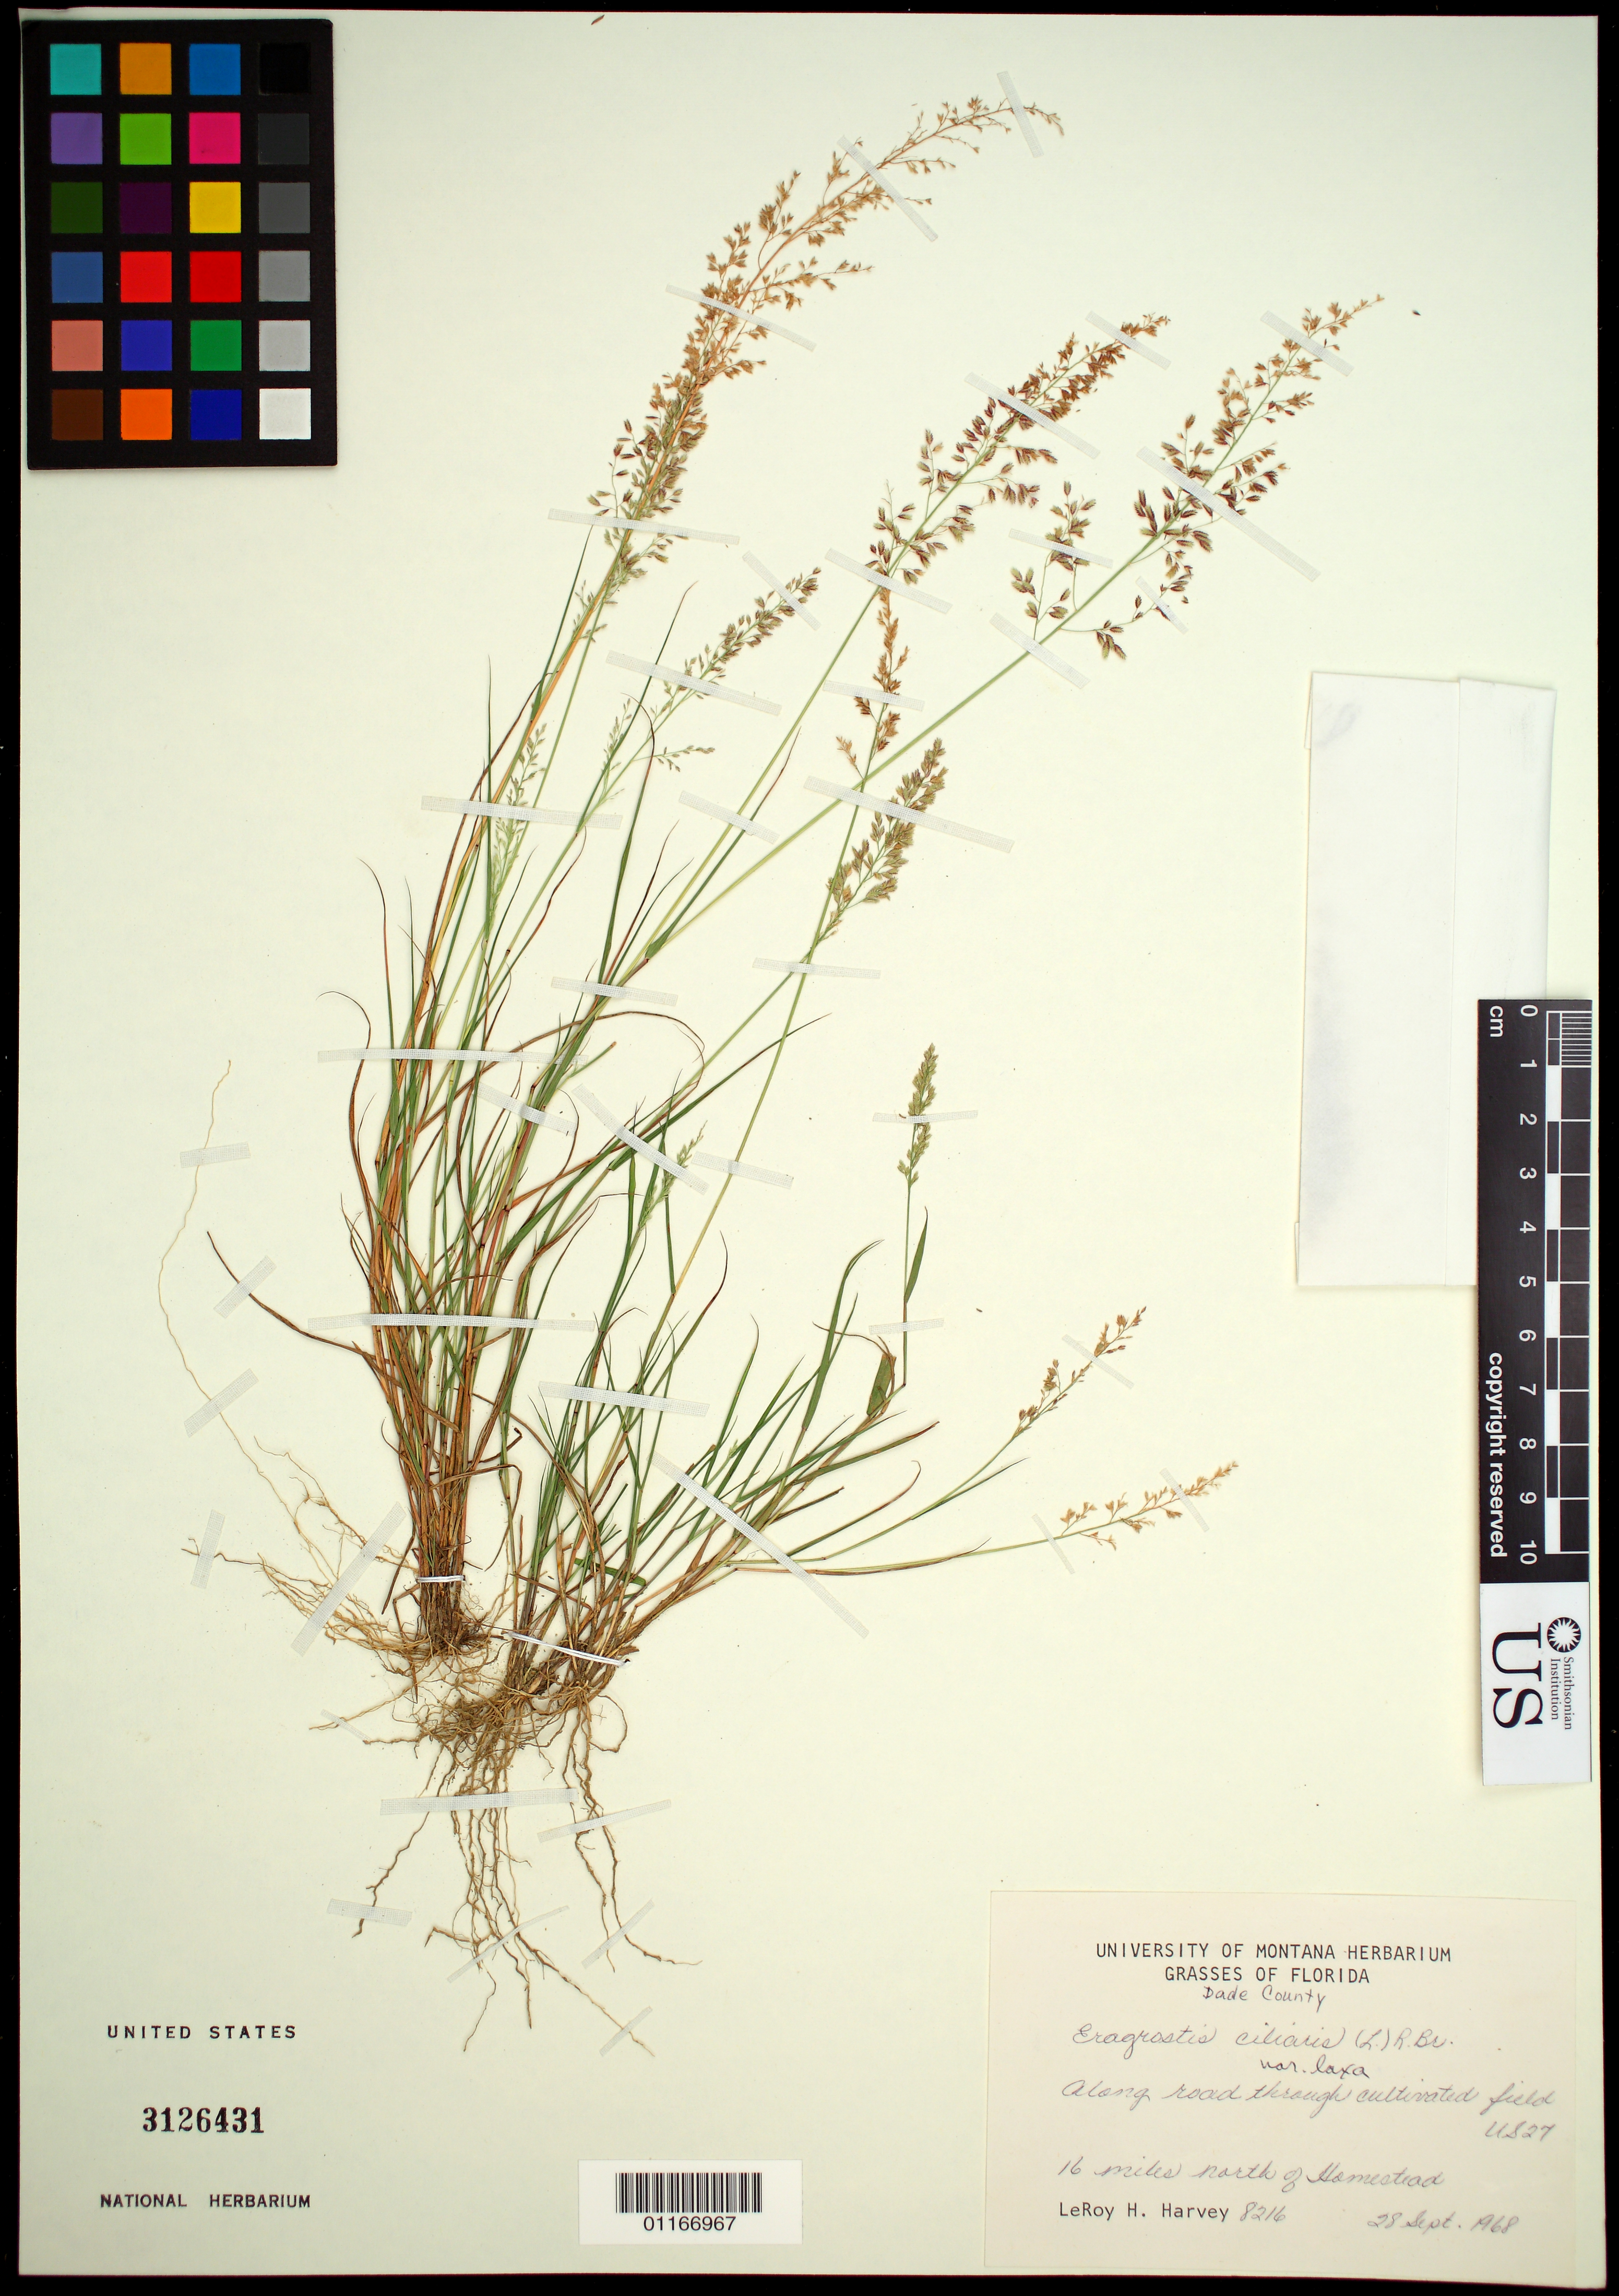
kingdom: Plantae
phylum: Tracheophyta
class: Liliopsida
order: Poales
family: Poaceae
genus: Eragrostis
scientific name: Eragrostis ciliaris var. laxa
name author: Kuntze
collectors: L. H. Harvey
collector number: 8216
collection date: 1968-09-28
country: United States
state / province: Florida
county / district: Dade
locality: Along road through cultivated field, 16 miles north of Homestead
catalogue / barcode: US 3126431